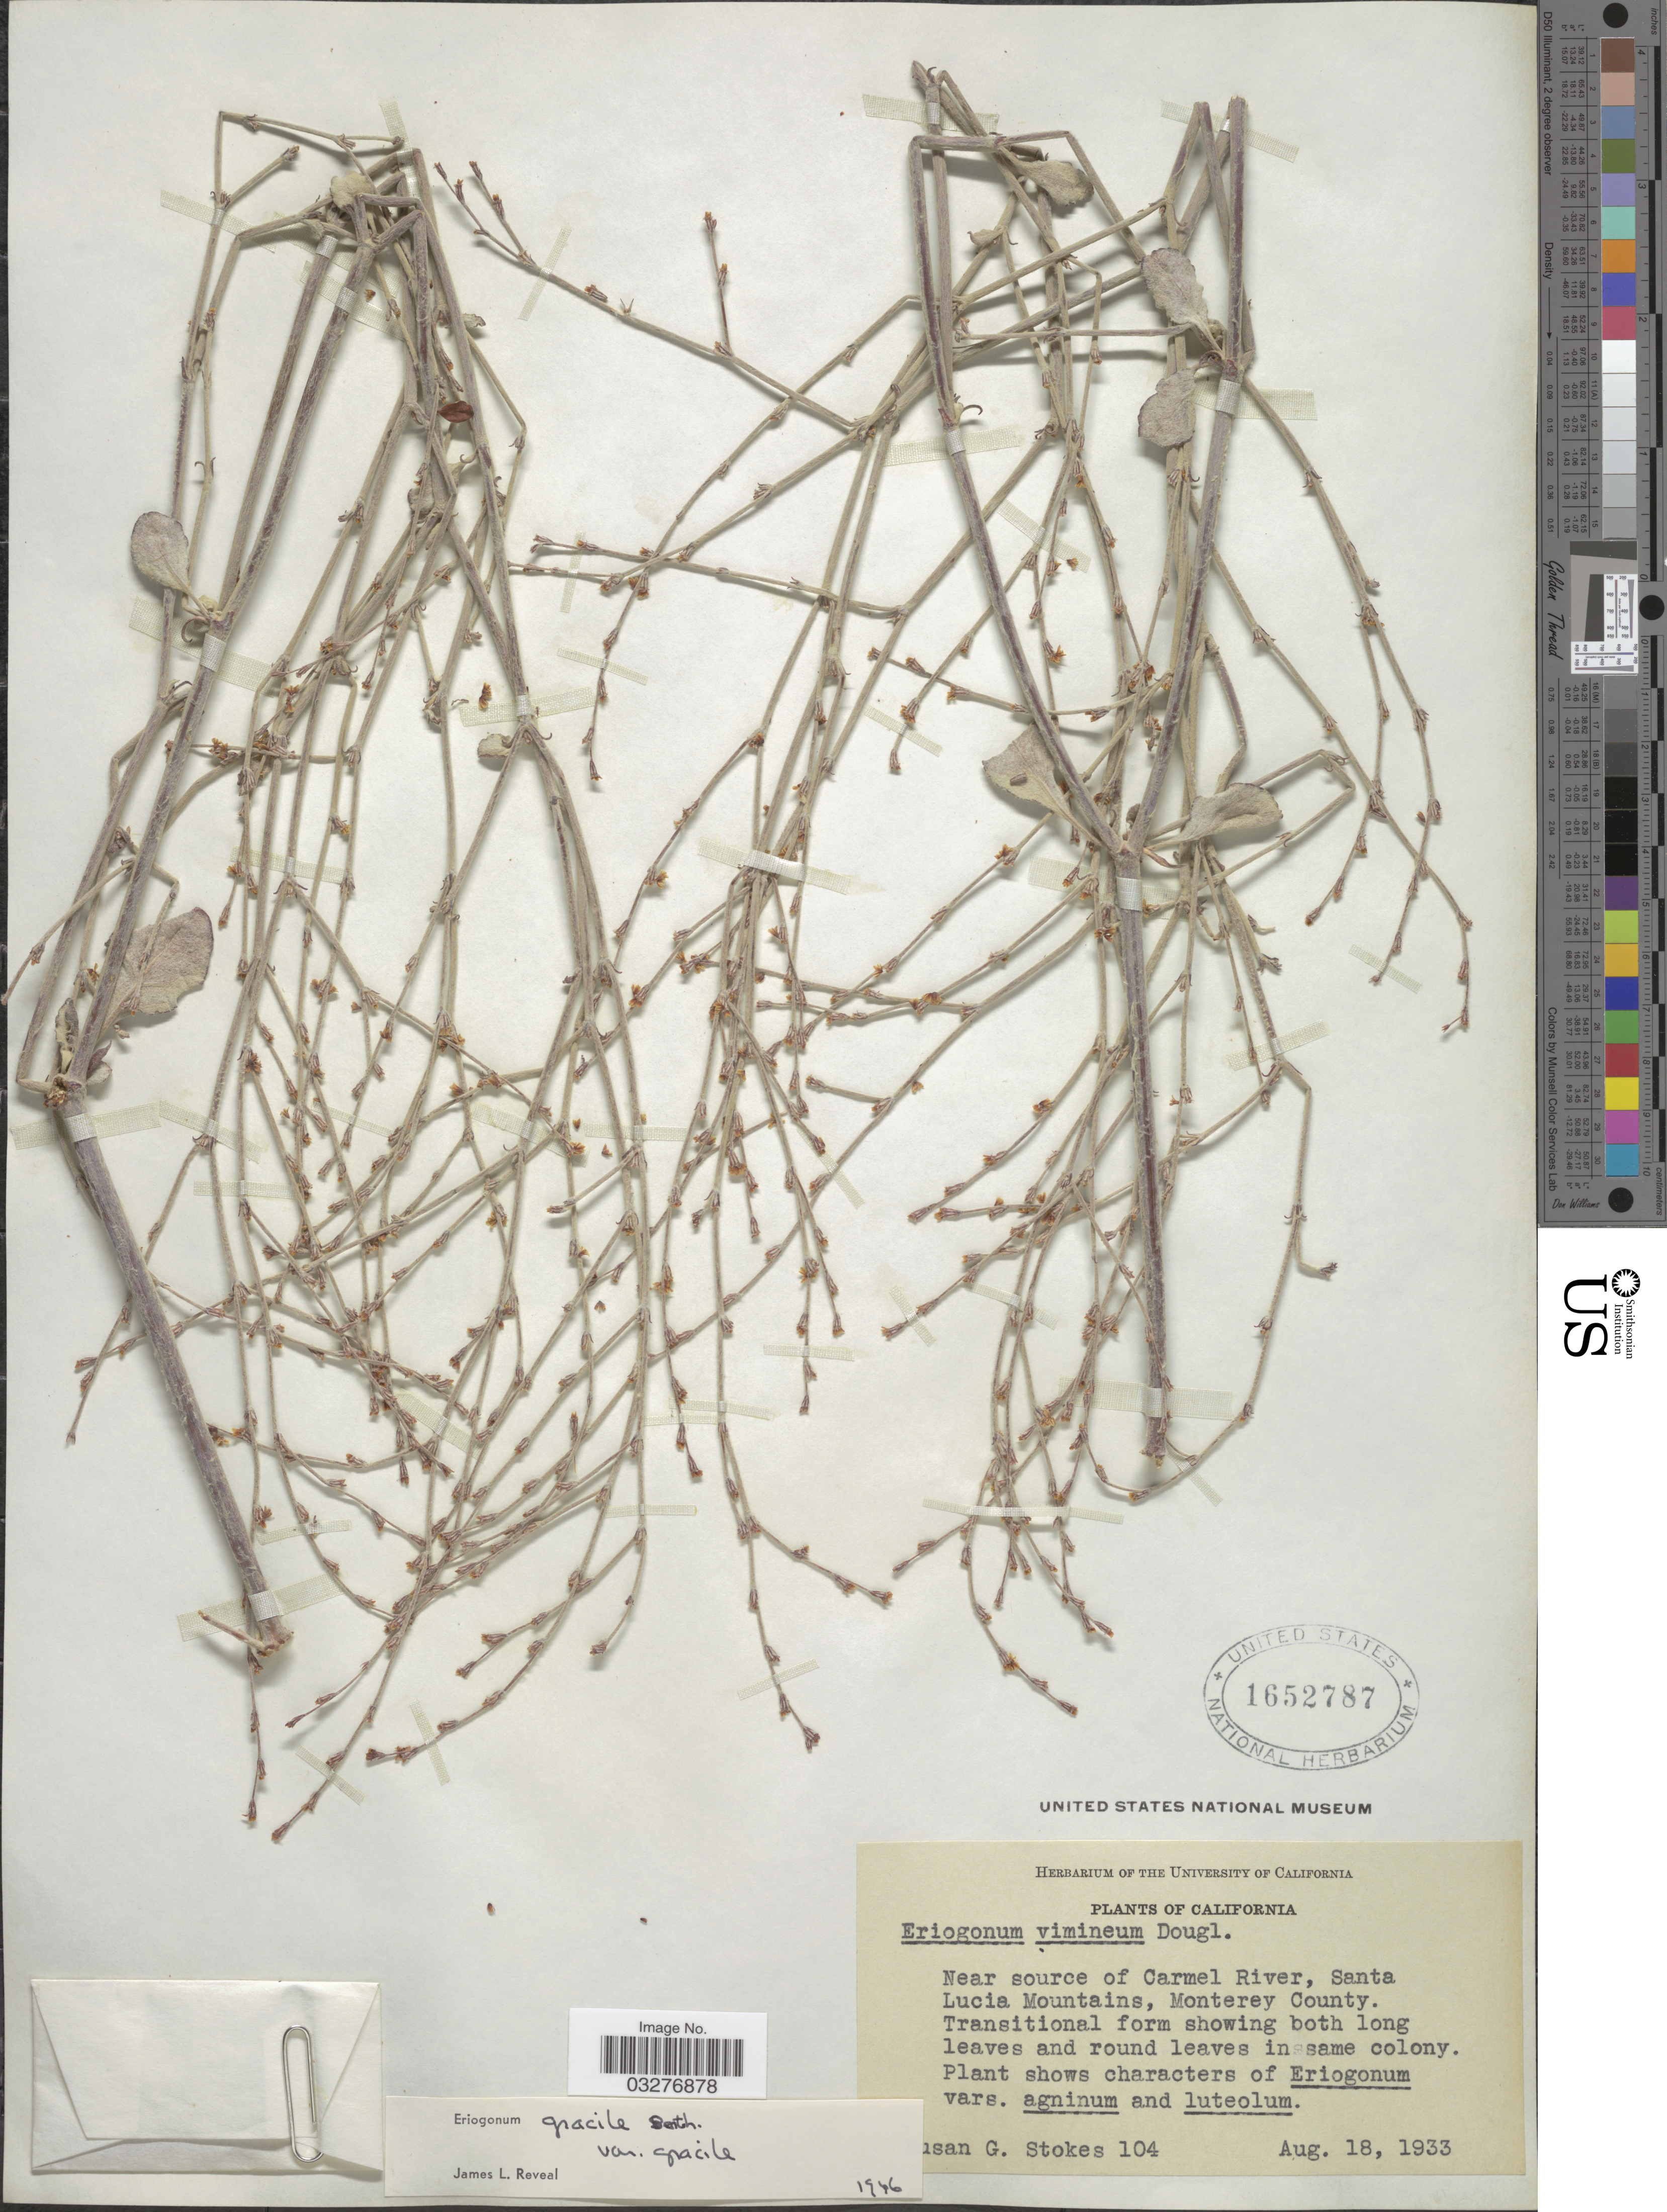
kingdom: Plantae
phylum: Tracheophyta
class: Magnoliopsida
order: Caryophyllales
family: Polygonaceae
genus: Eriogonum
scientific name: Eriogonum gracile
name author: Benth.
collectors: S. G. Stokes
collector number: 104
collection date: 1933-08-18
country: United States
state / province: California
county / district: Monterey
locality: Near source of Carmel River, Santa Lucia Mountains, Monterey County.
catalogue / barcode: US 1652787